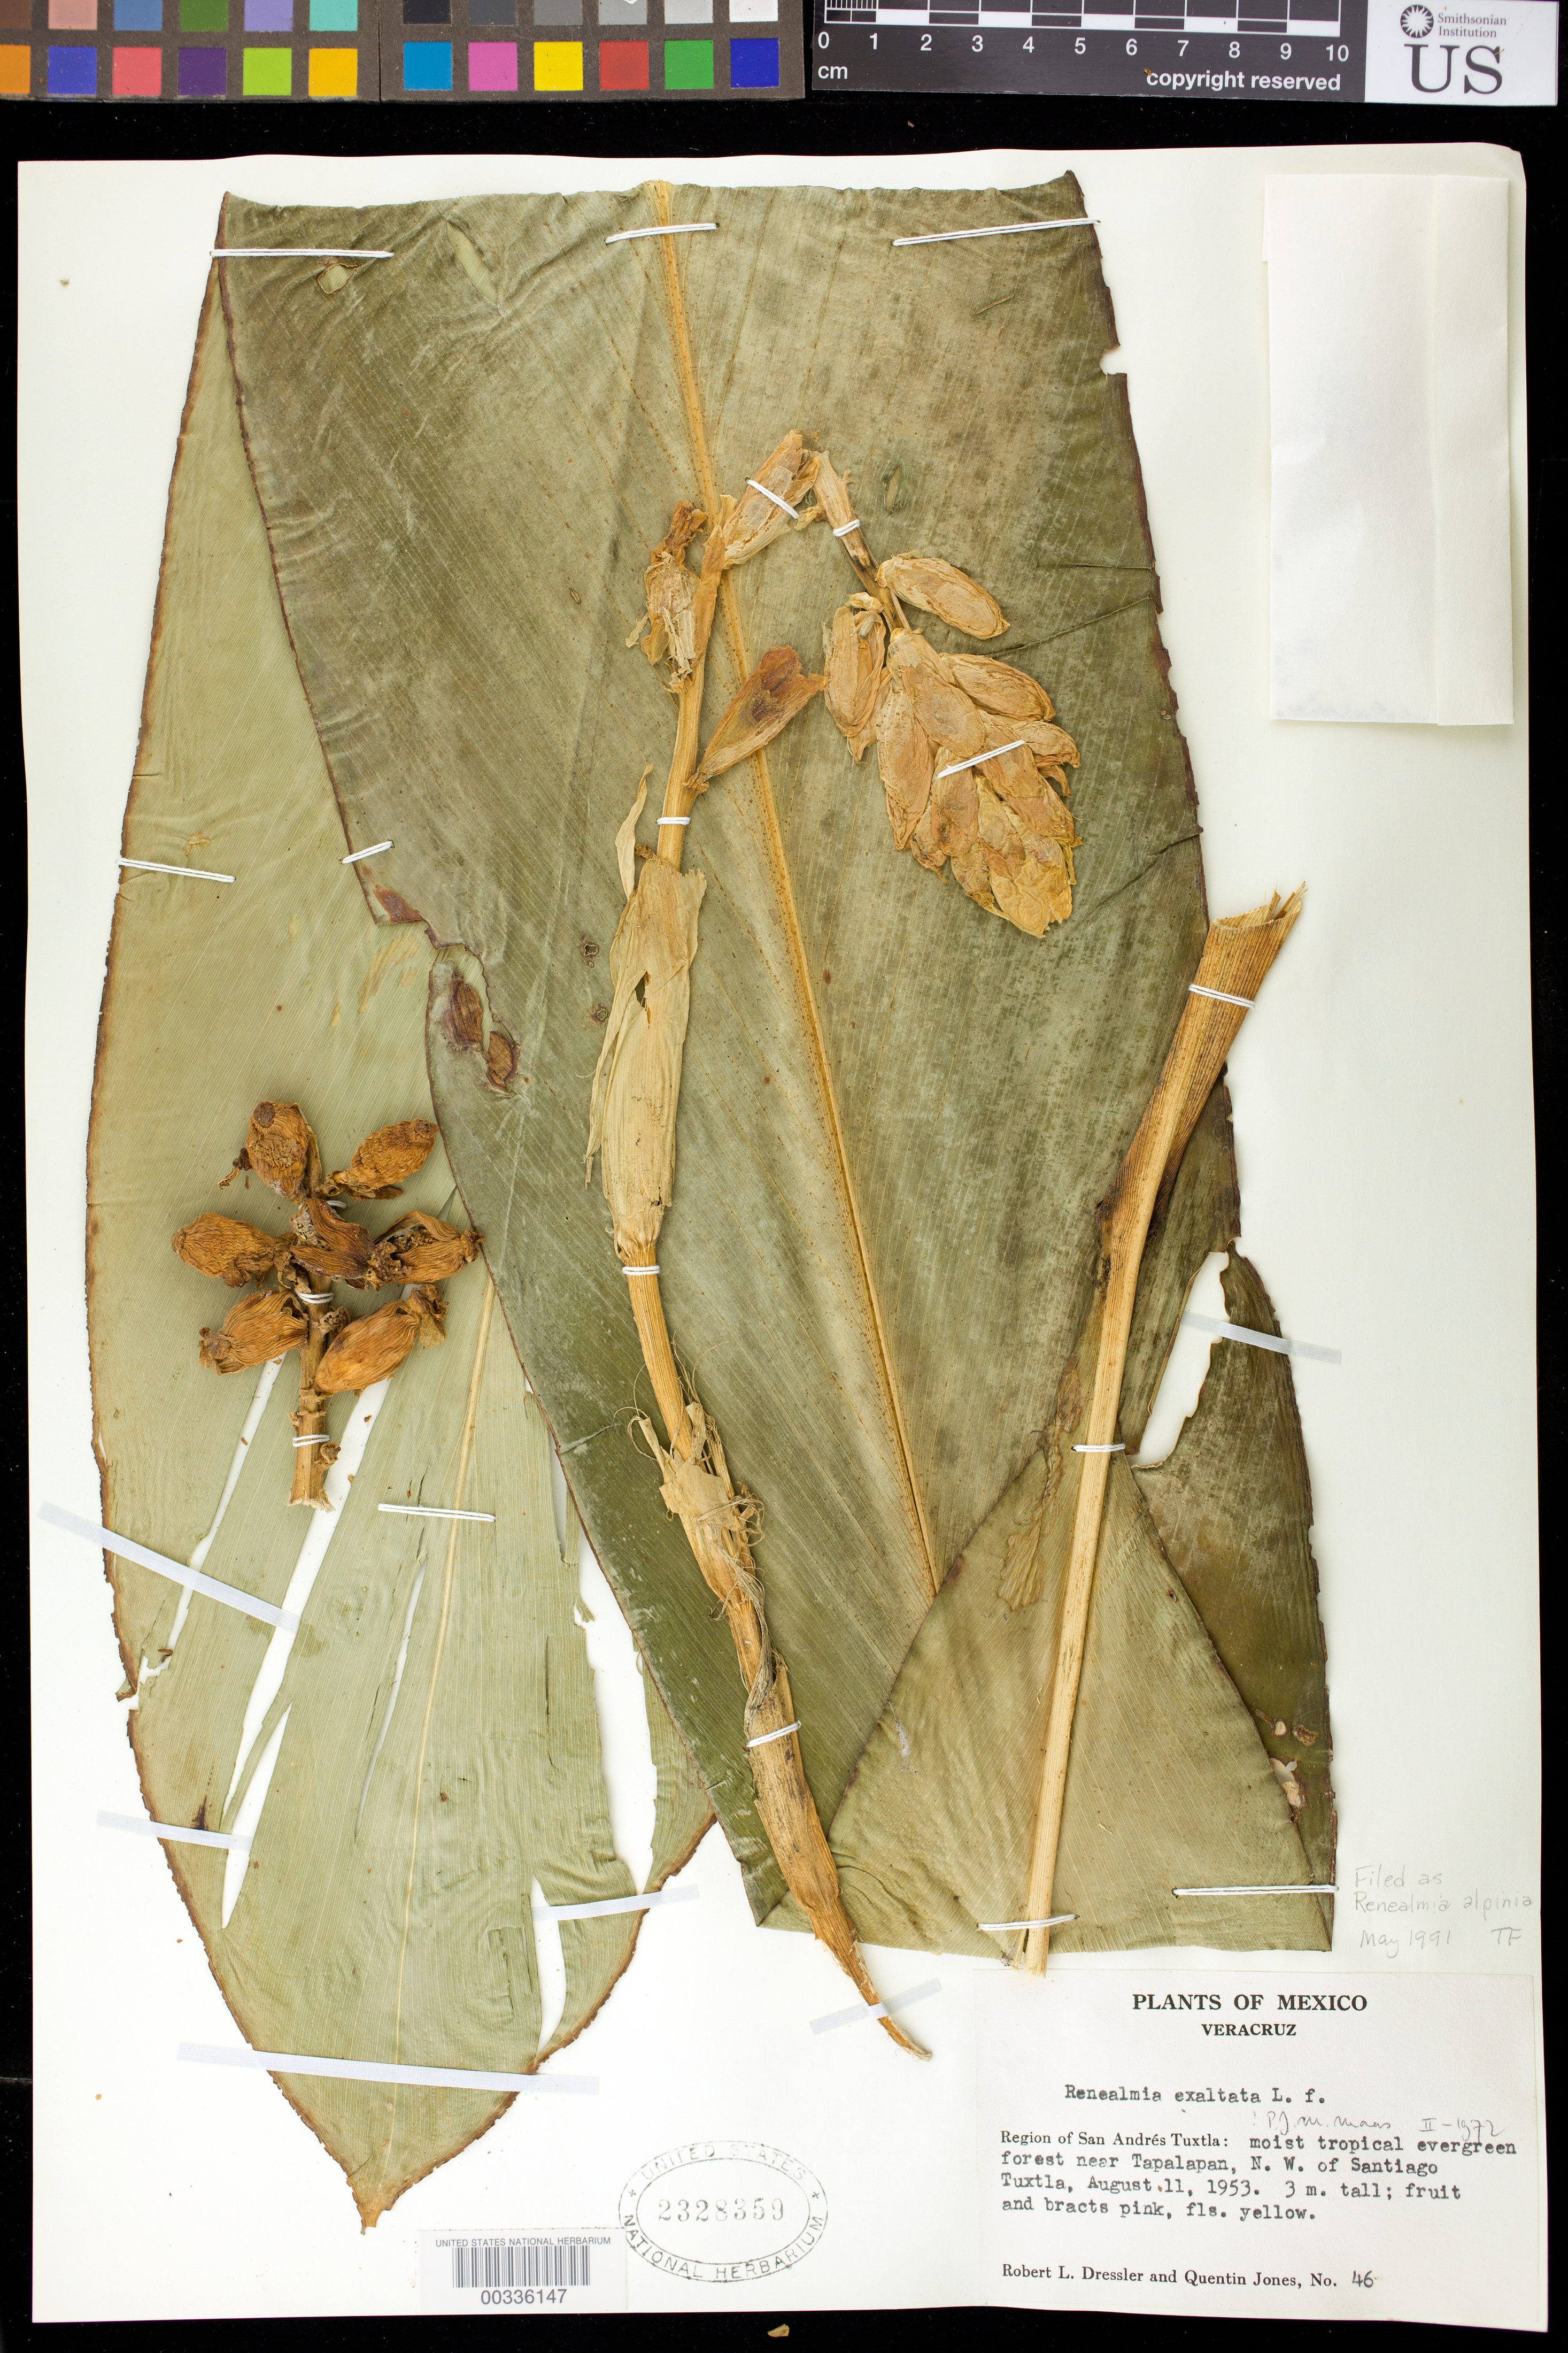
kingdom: Plantae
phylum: Tracheophyta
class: Liliopsida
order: Zingiberales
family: Zingiberaceae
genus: Renealmia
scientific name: Renealmia alpinia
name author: (Rottb.) Maas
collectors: R. Dressler & Q. Jones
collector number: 46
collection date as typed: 11 Aug 1953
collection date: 1953-08-11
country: Mexico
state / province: Veracruz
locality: Region of San Andres Tuxtla, near tapalapan, NW of santiago Tuxtla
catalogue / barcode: US 2328359